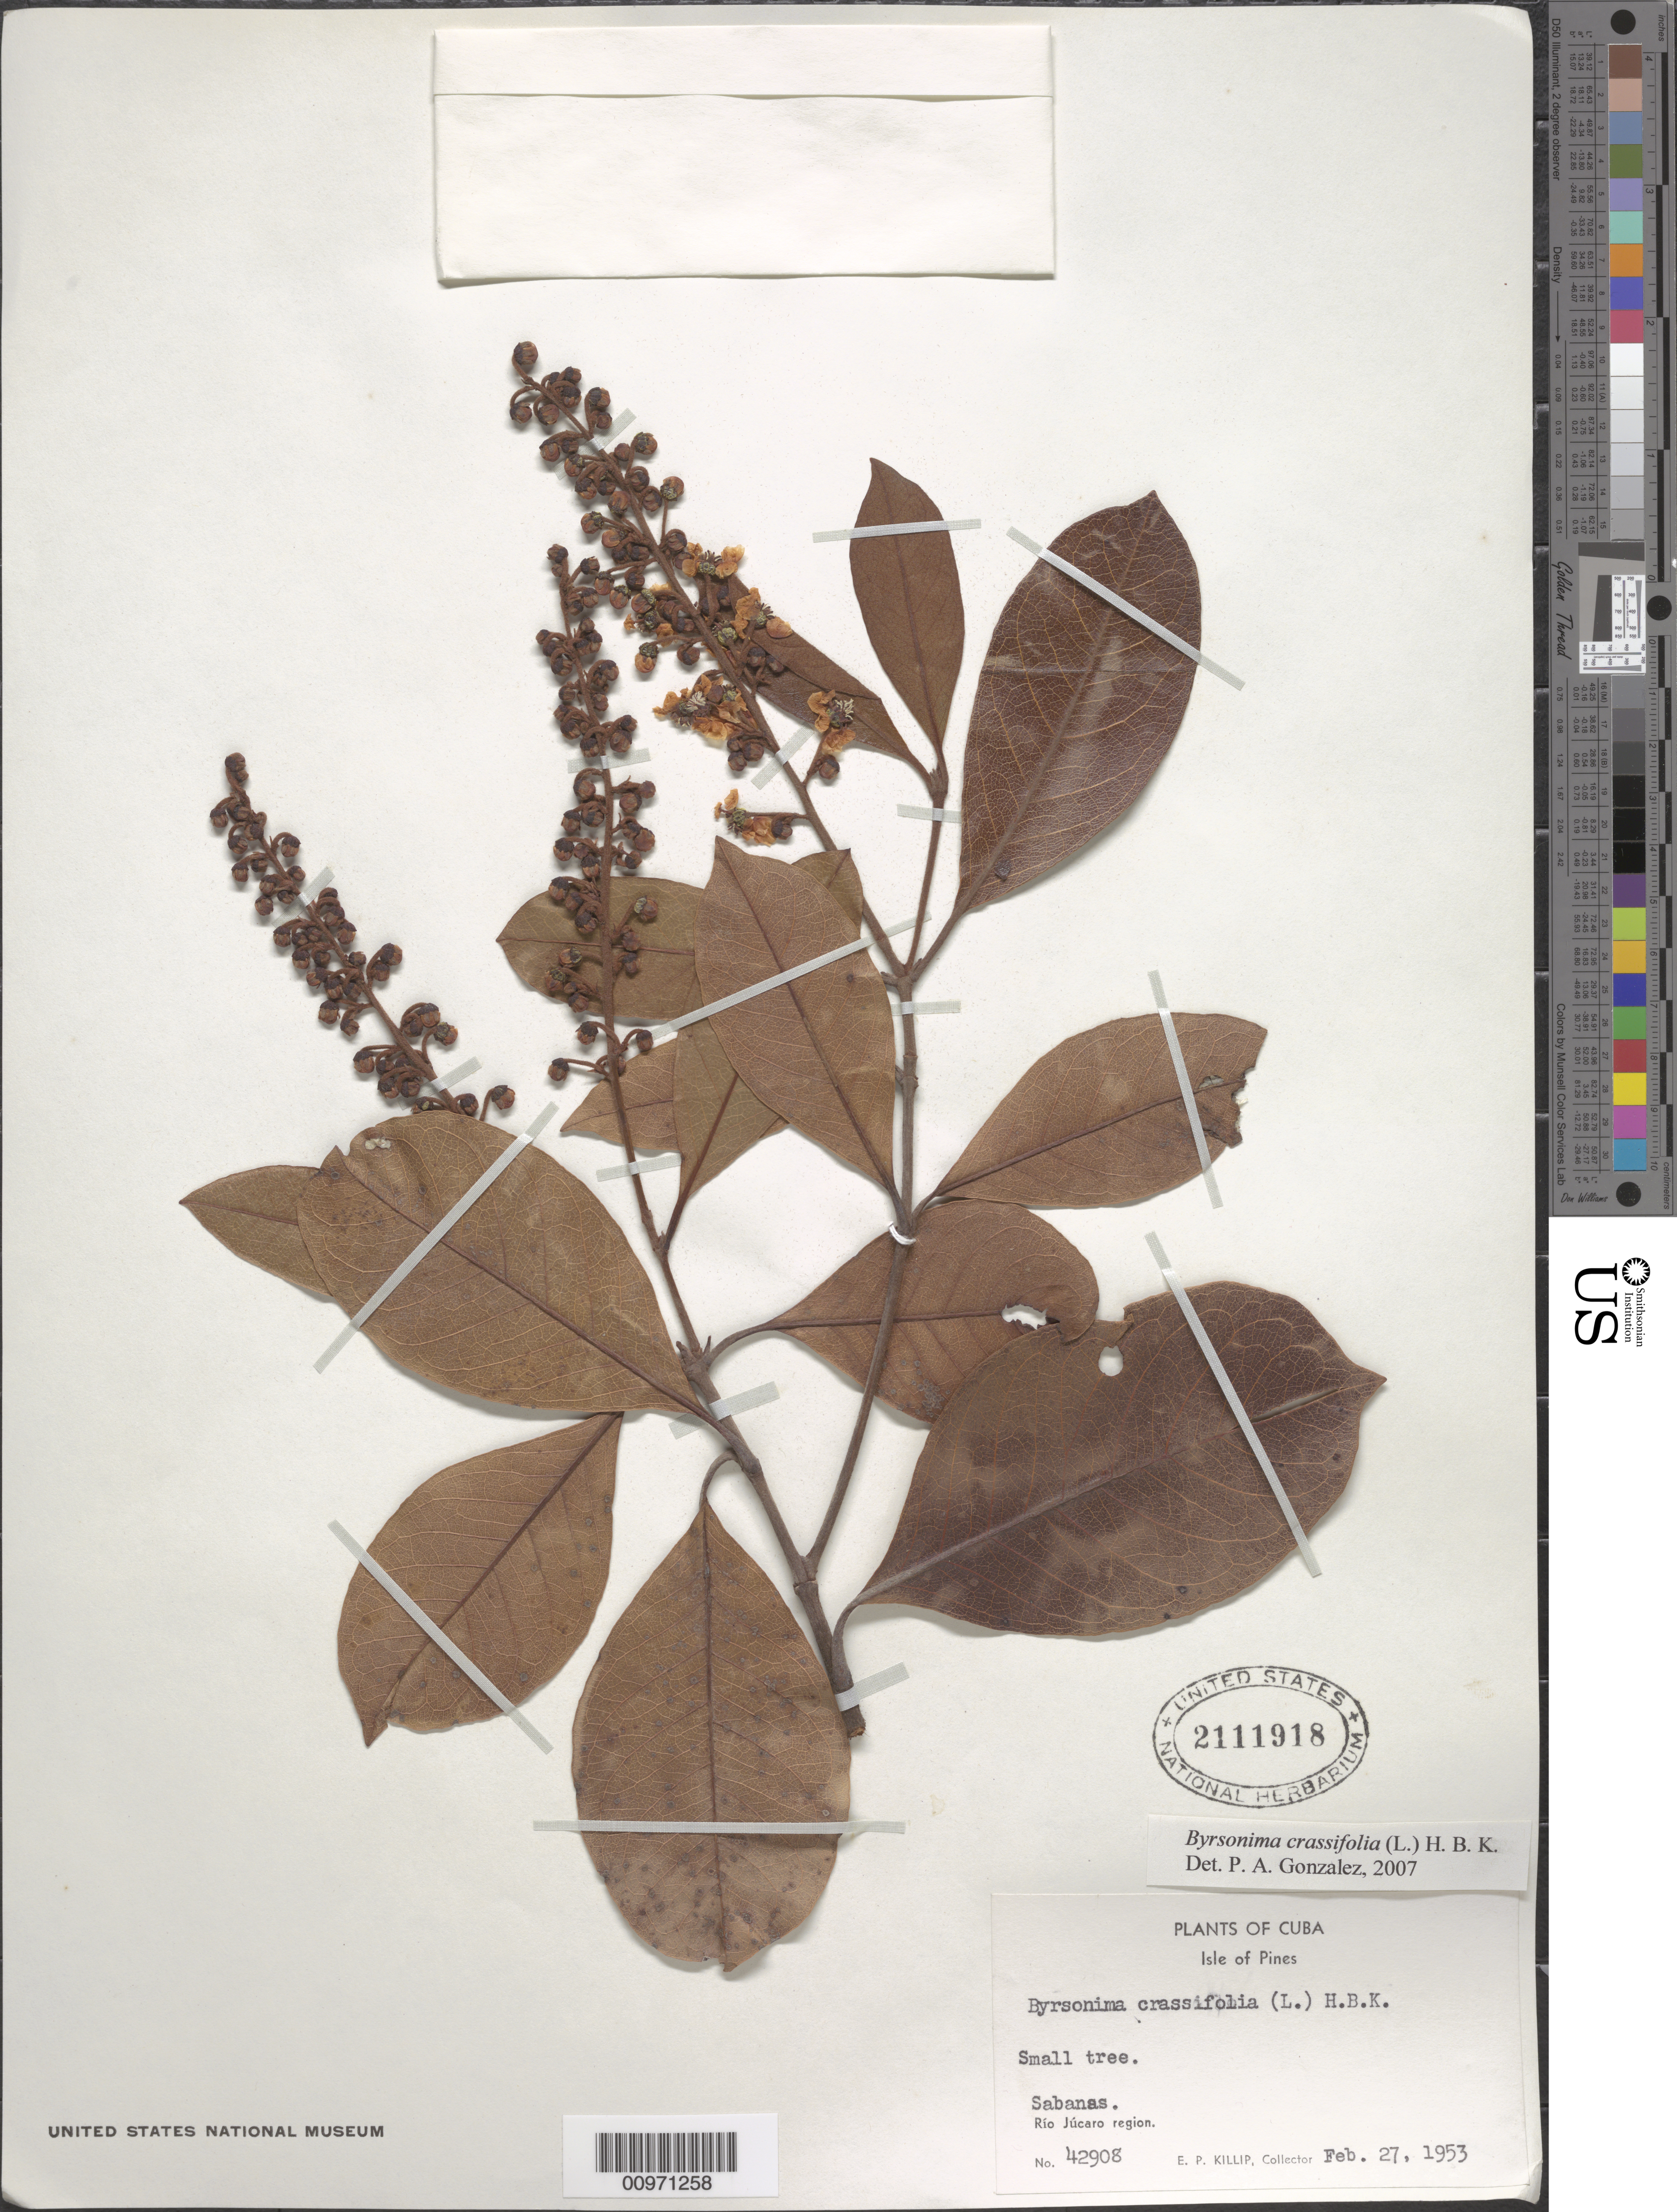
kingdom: Plantae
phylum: Tracheophyta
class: Magnoliopsida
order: Malpighiales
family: Malpighiaceae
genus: Byrsonima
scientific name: Byrsonima crassifolia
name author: (L.) Kunth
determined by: González, P. A.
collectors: E. P. Killip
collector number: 42908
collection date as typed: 21 Feb 1953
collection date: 1953-02-27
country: Cuba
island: Isla de la Juventud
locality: Río Júcaro region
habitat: Sabanas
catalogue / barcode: US 2111918